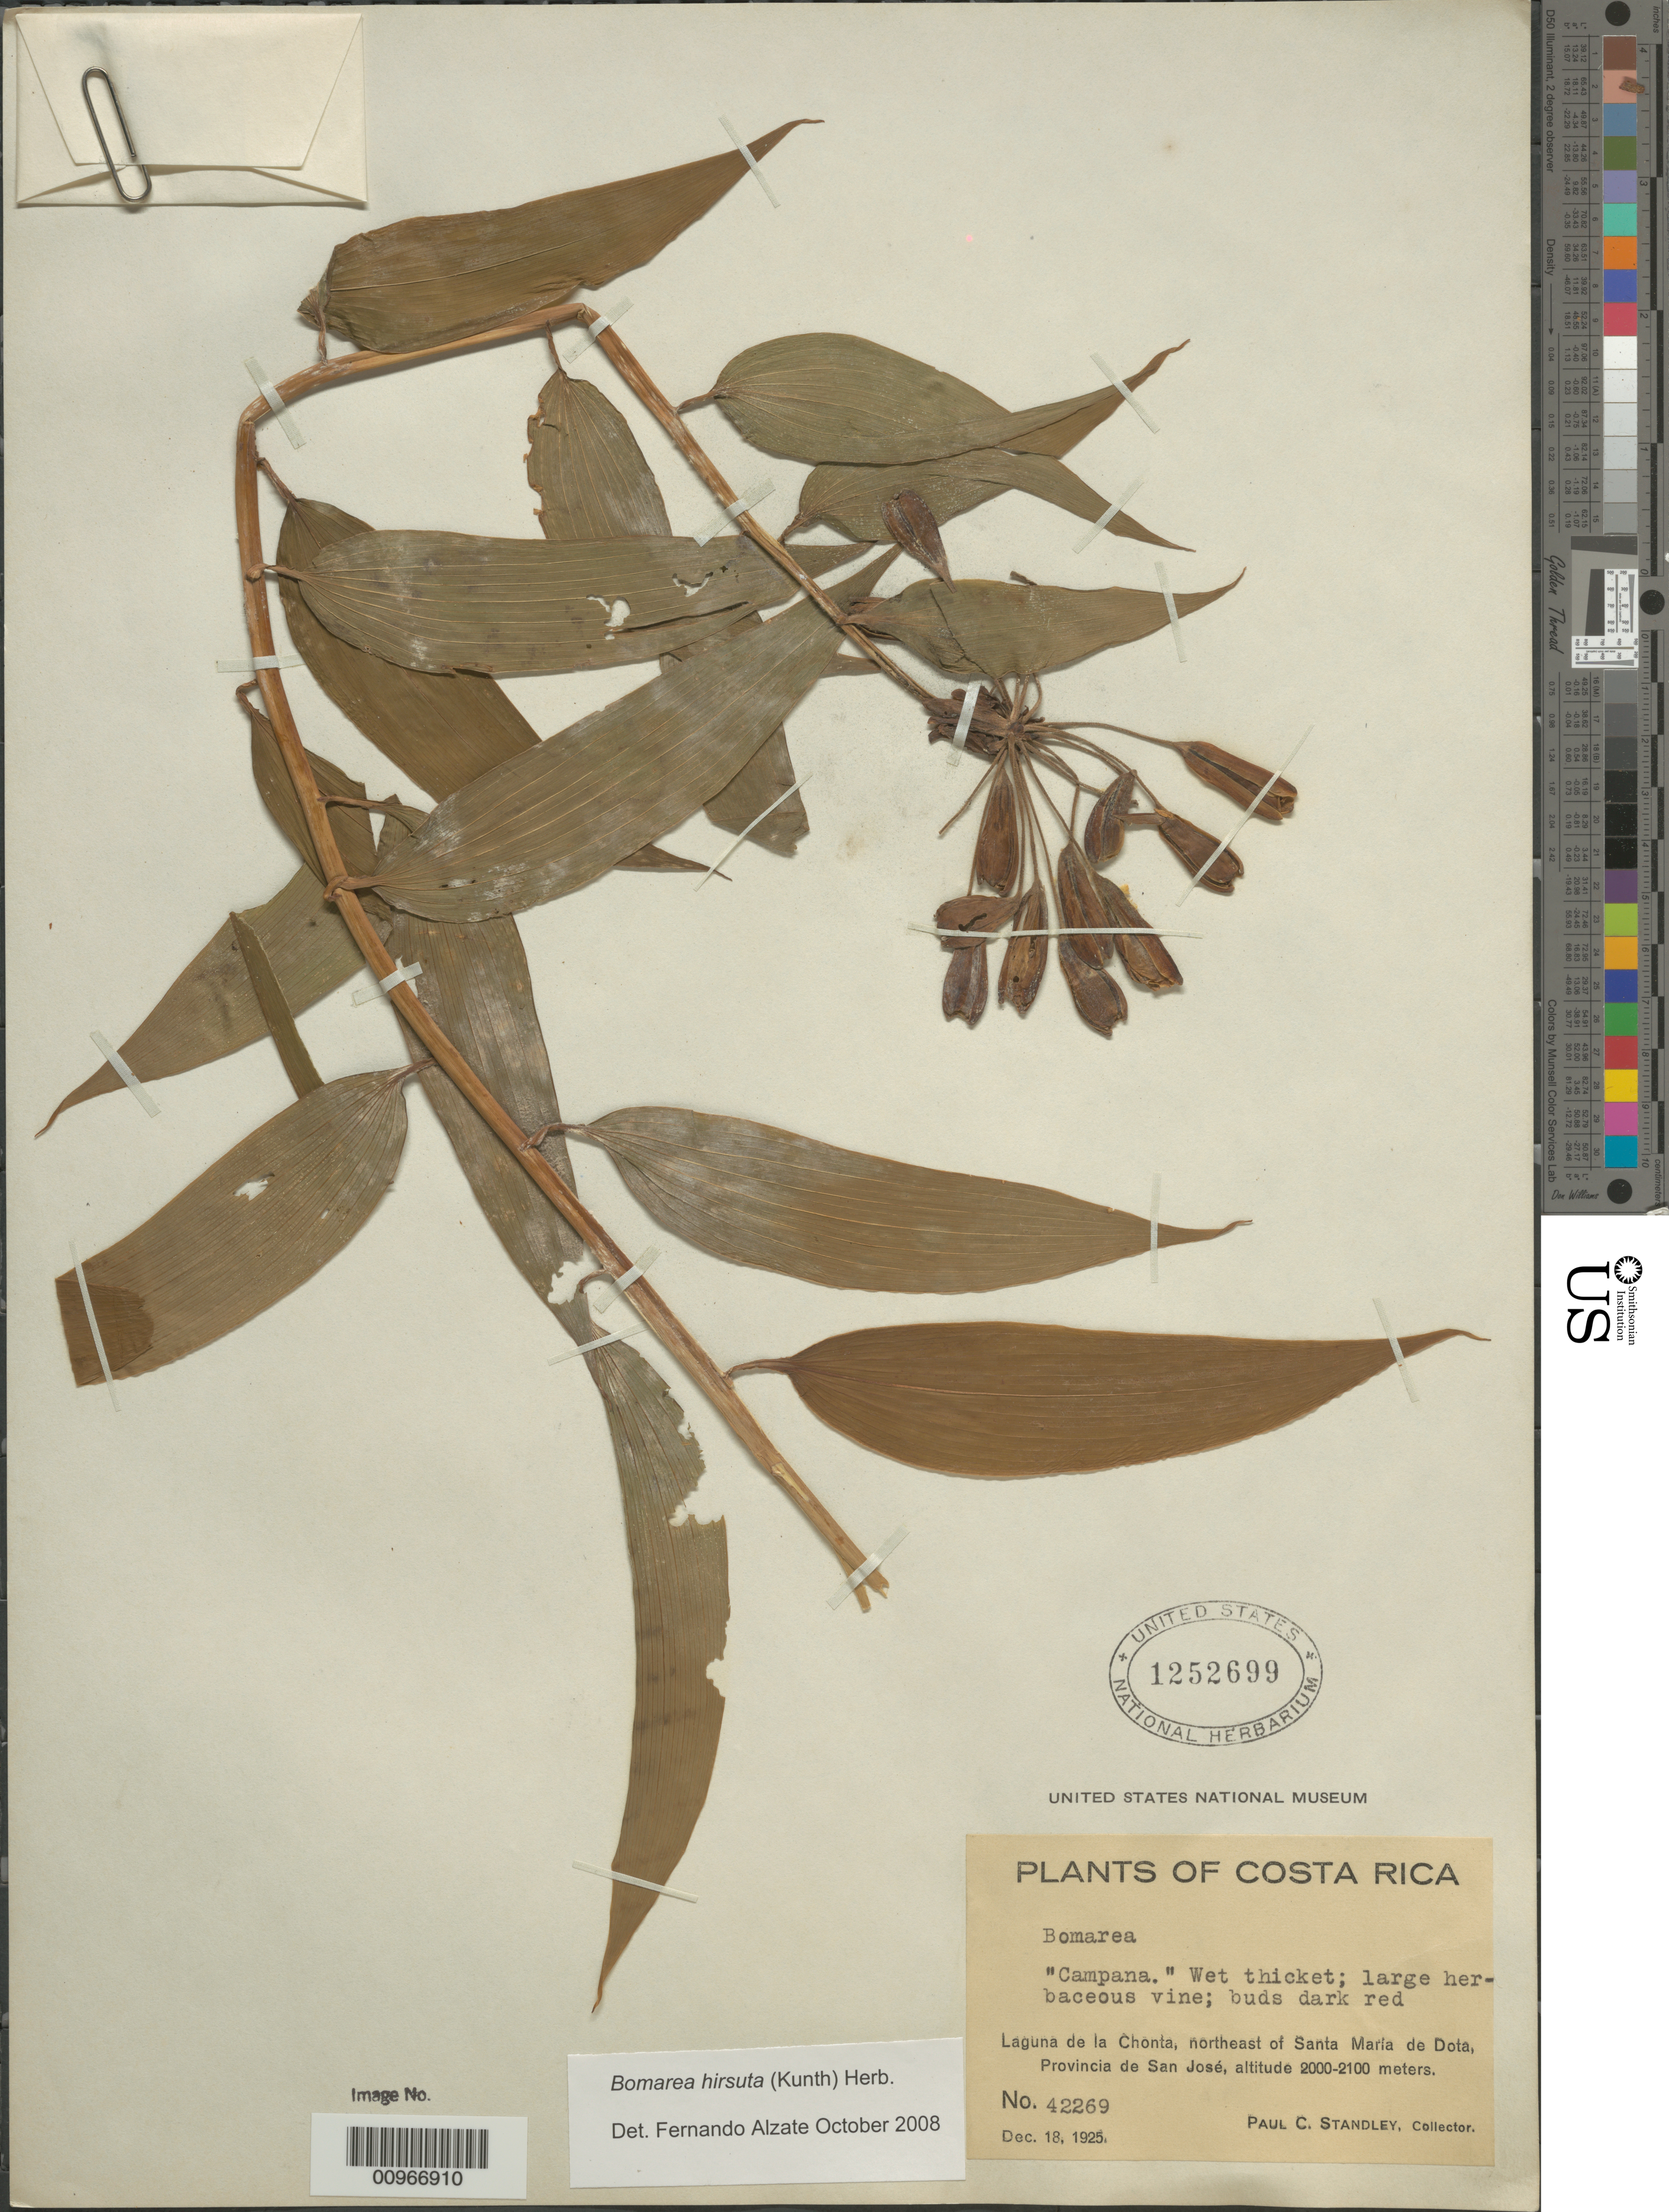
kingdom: Plantae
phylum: Tracheophyta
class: Liliopsida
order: Liliales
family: Alstroemeriaceae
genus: Bomarea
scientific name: Bomarea hirsuta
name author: (Kunth) Herb.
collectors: P. C. Standley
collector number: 42269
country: Costa Rica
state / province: San José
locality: Laguna de la Chonta, NE of Santa Maria de Dota.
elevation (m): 2000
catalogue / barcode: US 1252699